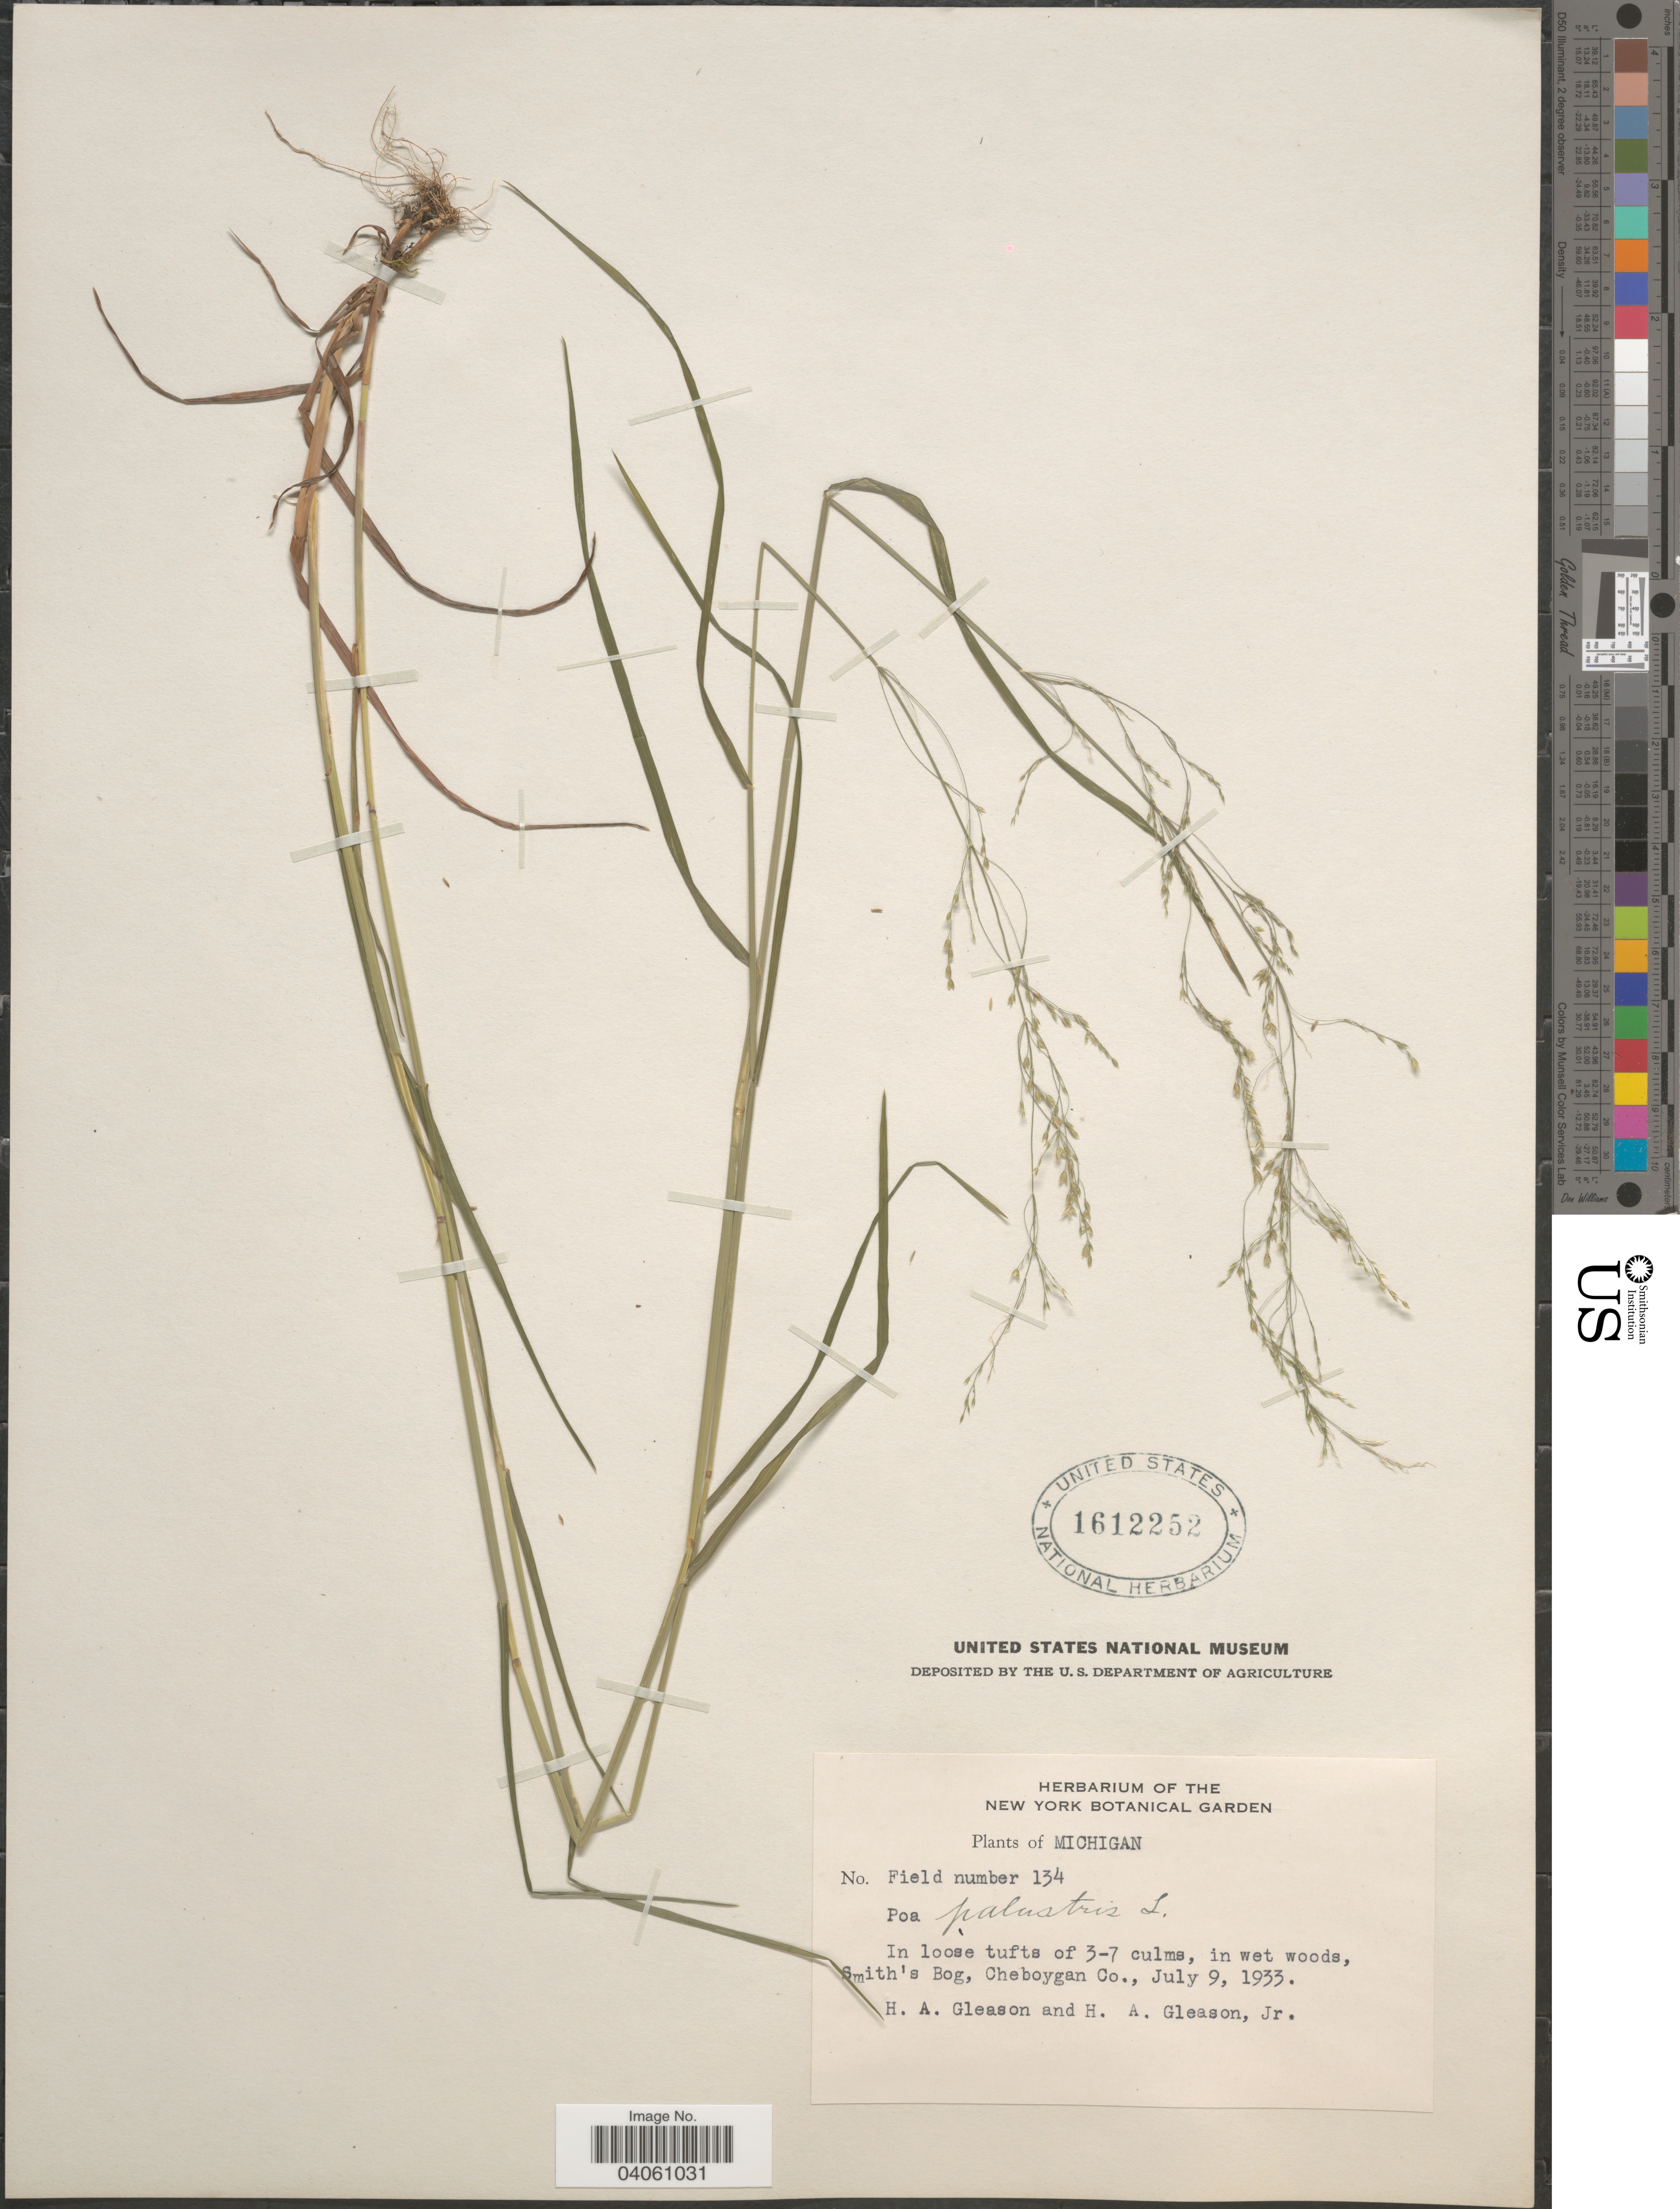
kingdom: Plantae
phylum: Tracheophyta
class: Liliopsida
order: Poales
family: Poaceae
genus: Poa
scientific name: Poa palustris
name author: L.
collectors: H. A. Gleason & H. A. Gleason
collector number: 134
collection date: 1933-07-09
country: United States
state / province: Michigan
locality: In wet woods, Smith's Bog, Cheboygan Co.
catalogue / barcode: US 1612252